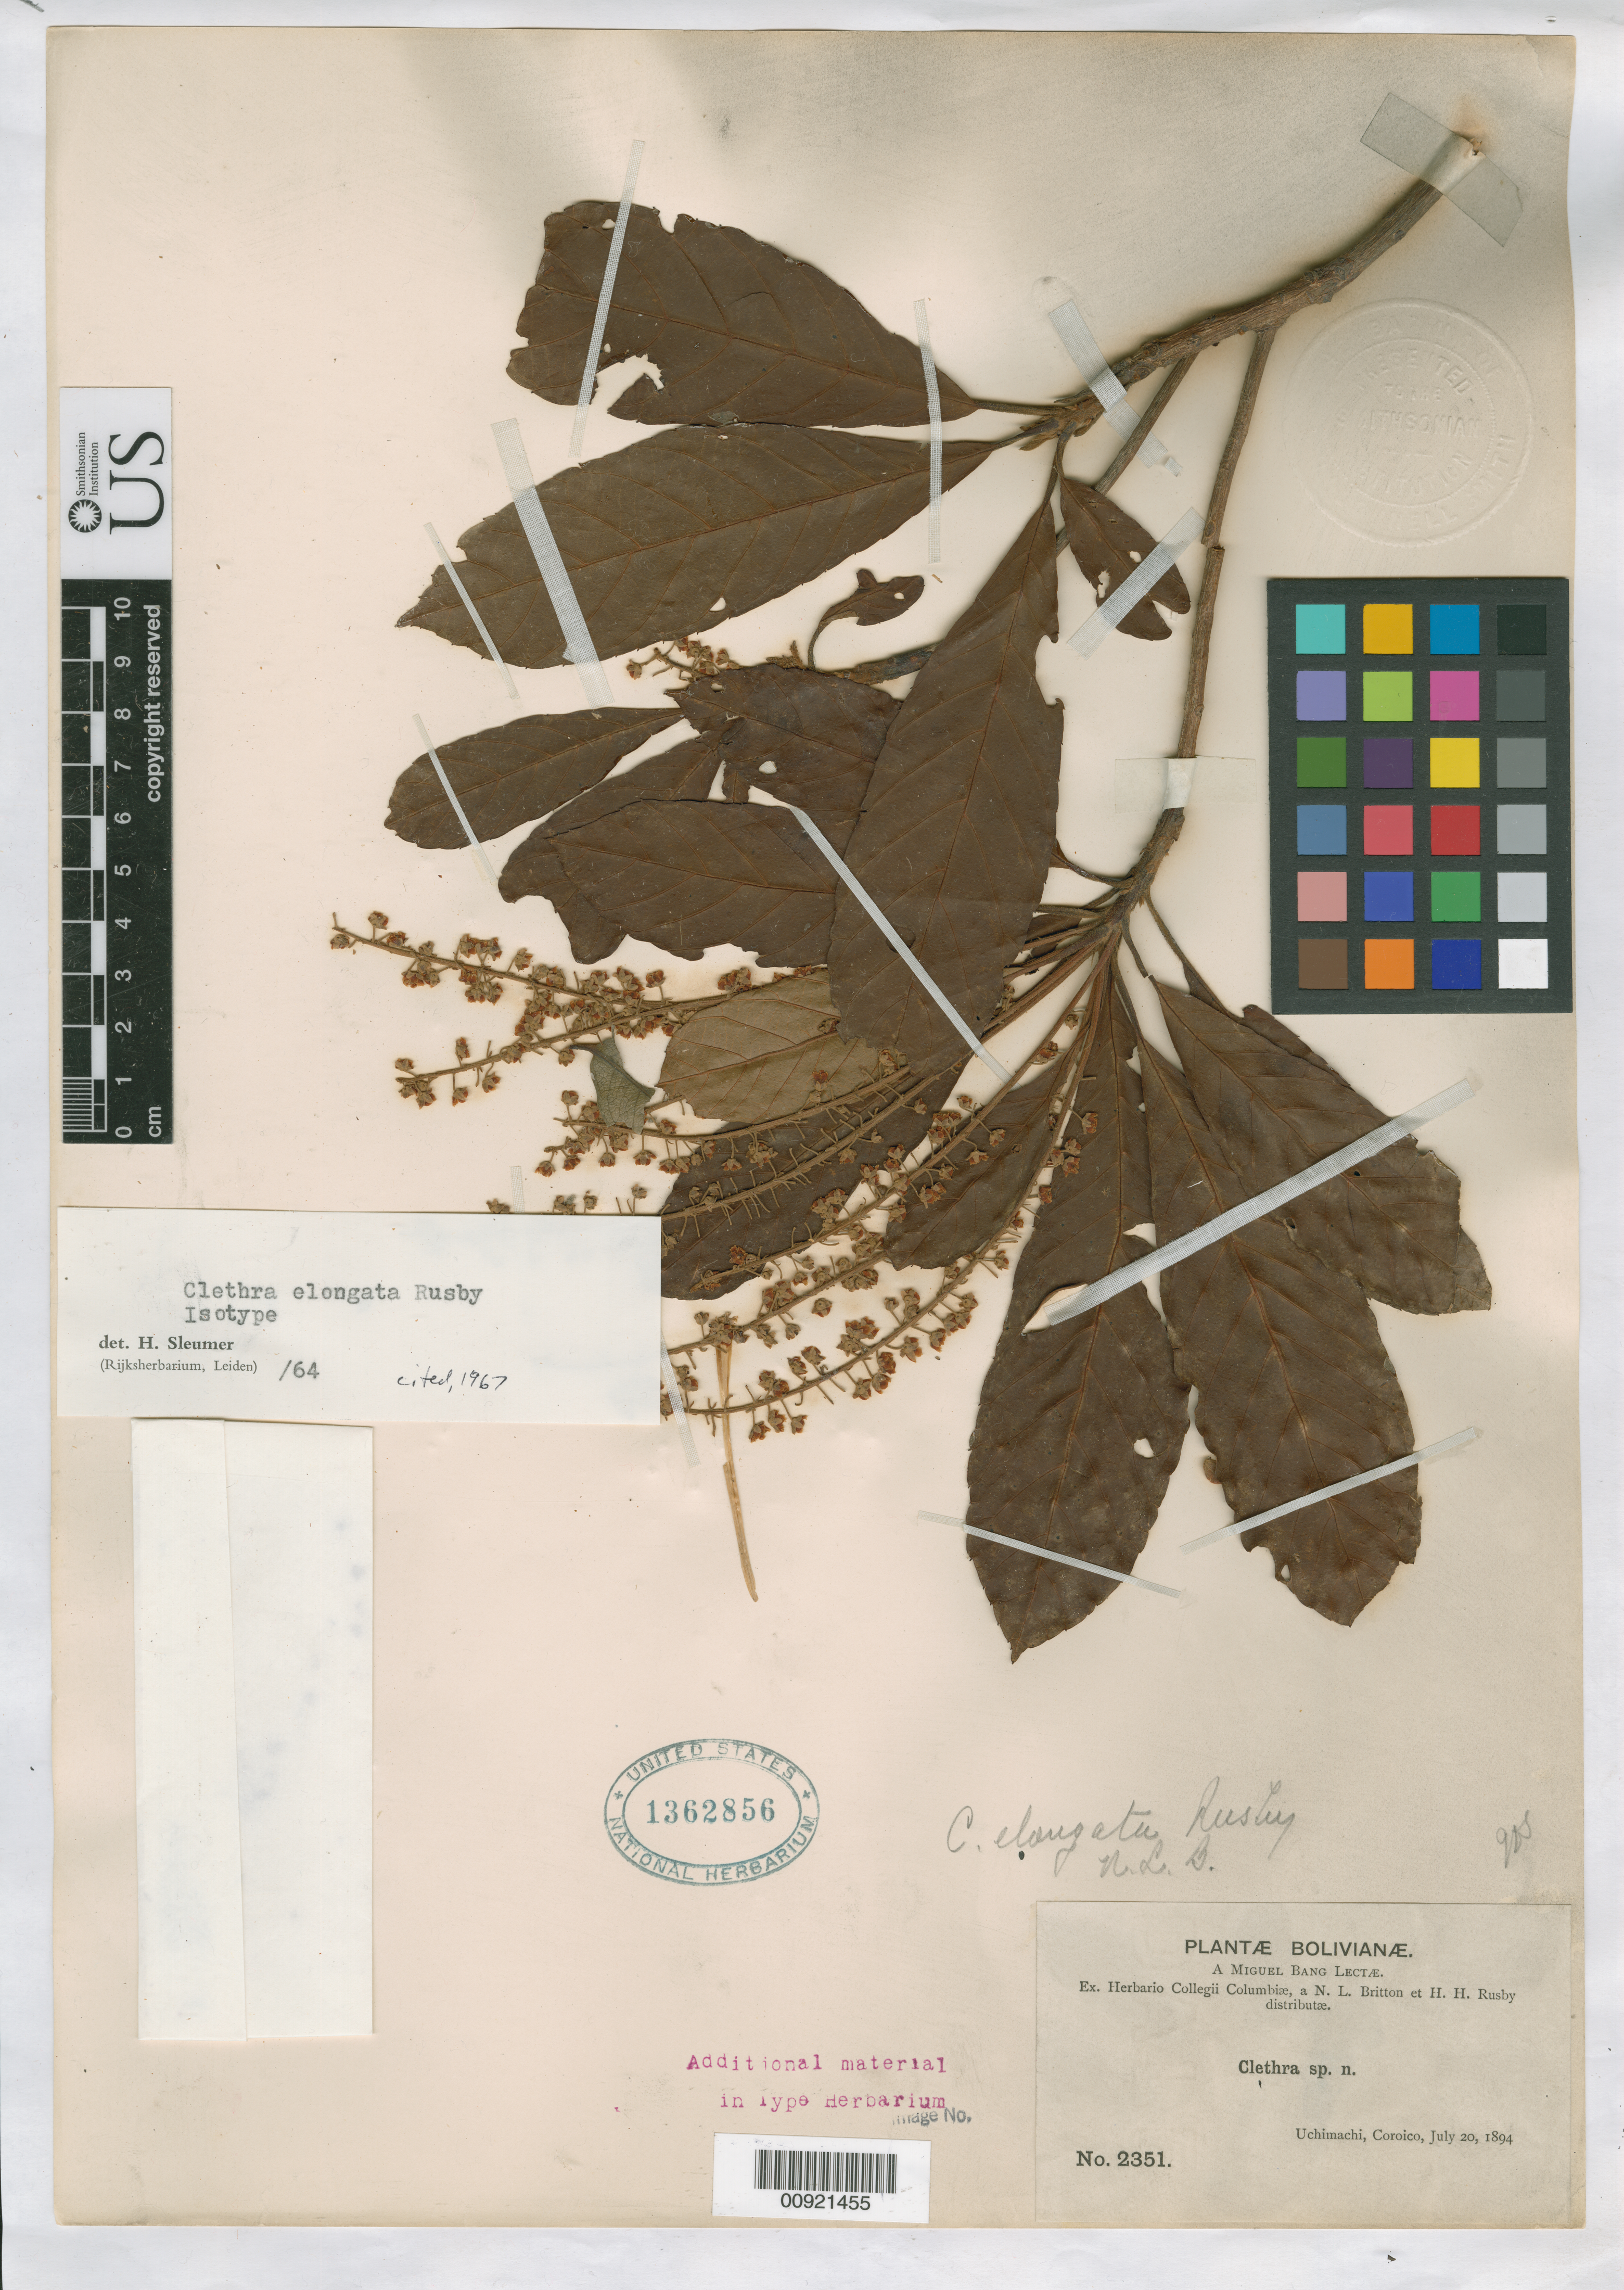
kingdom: Plantae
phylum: Tracheophyta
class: Magnoliopsida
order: Ericales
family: Clethraceae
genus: Clethra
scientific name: Clethra elongata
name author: Rusby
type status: Isotype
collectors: M. Bang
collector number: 2351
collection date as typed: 20 Jul 1894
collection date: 1894-07-20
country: Bolivia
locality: Coroico, Uchimachi.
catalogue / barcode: US 1362856